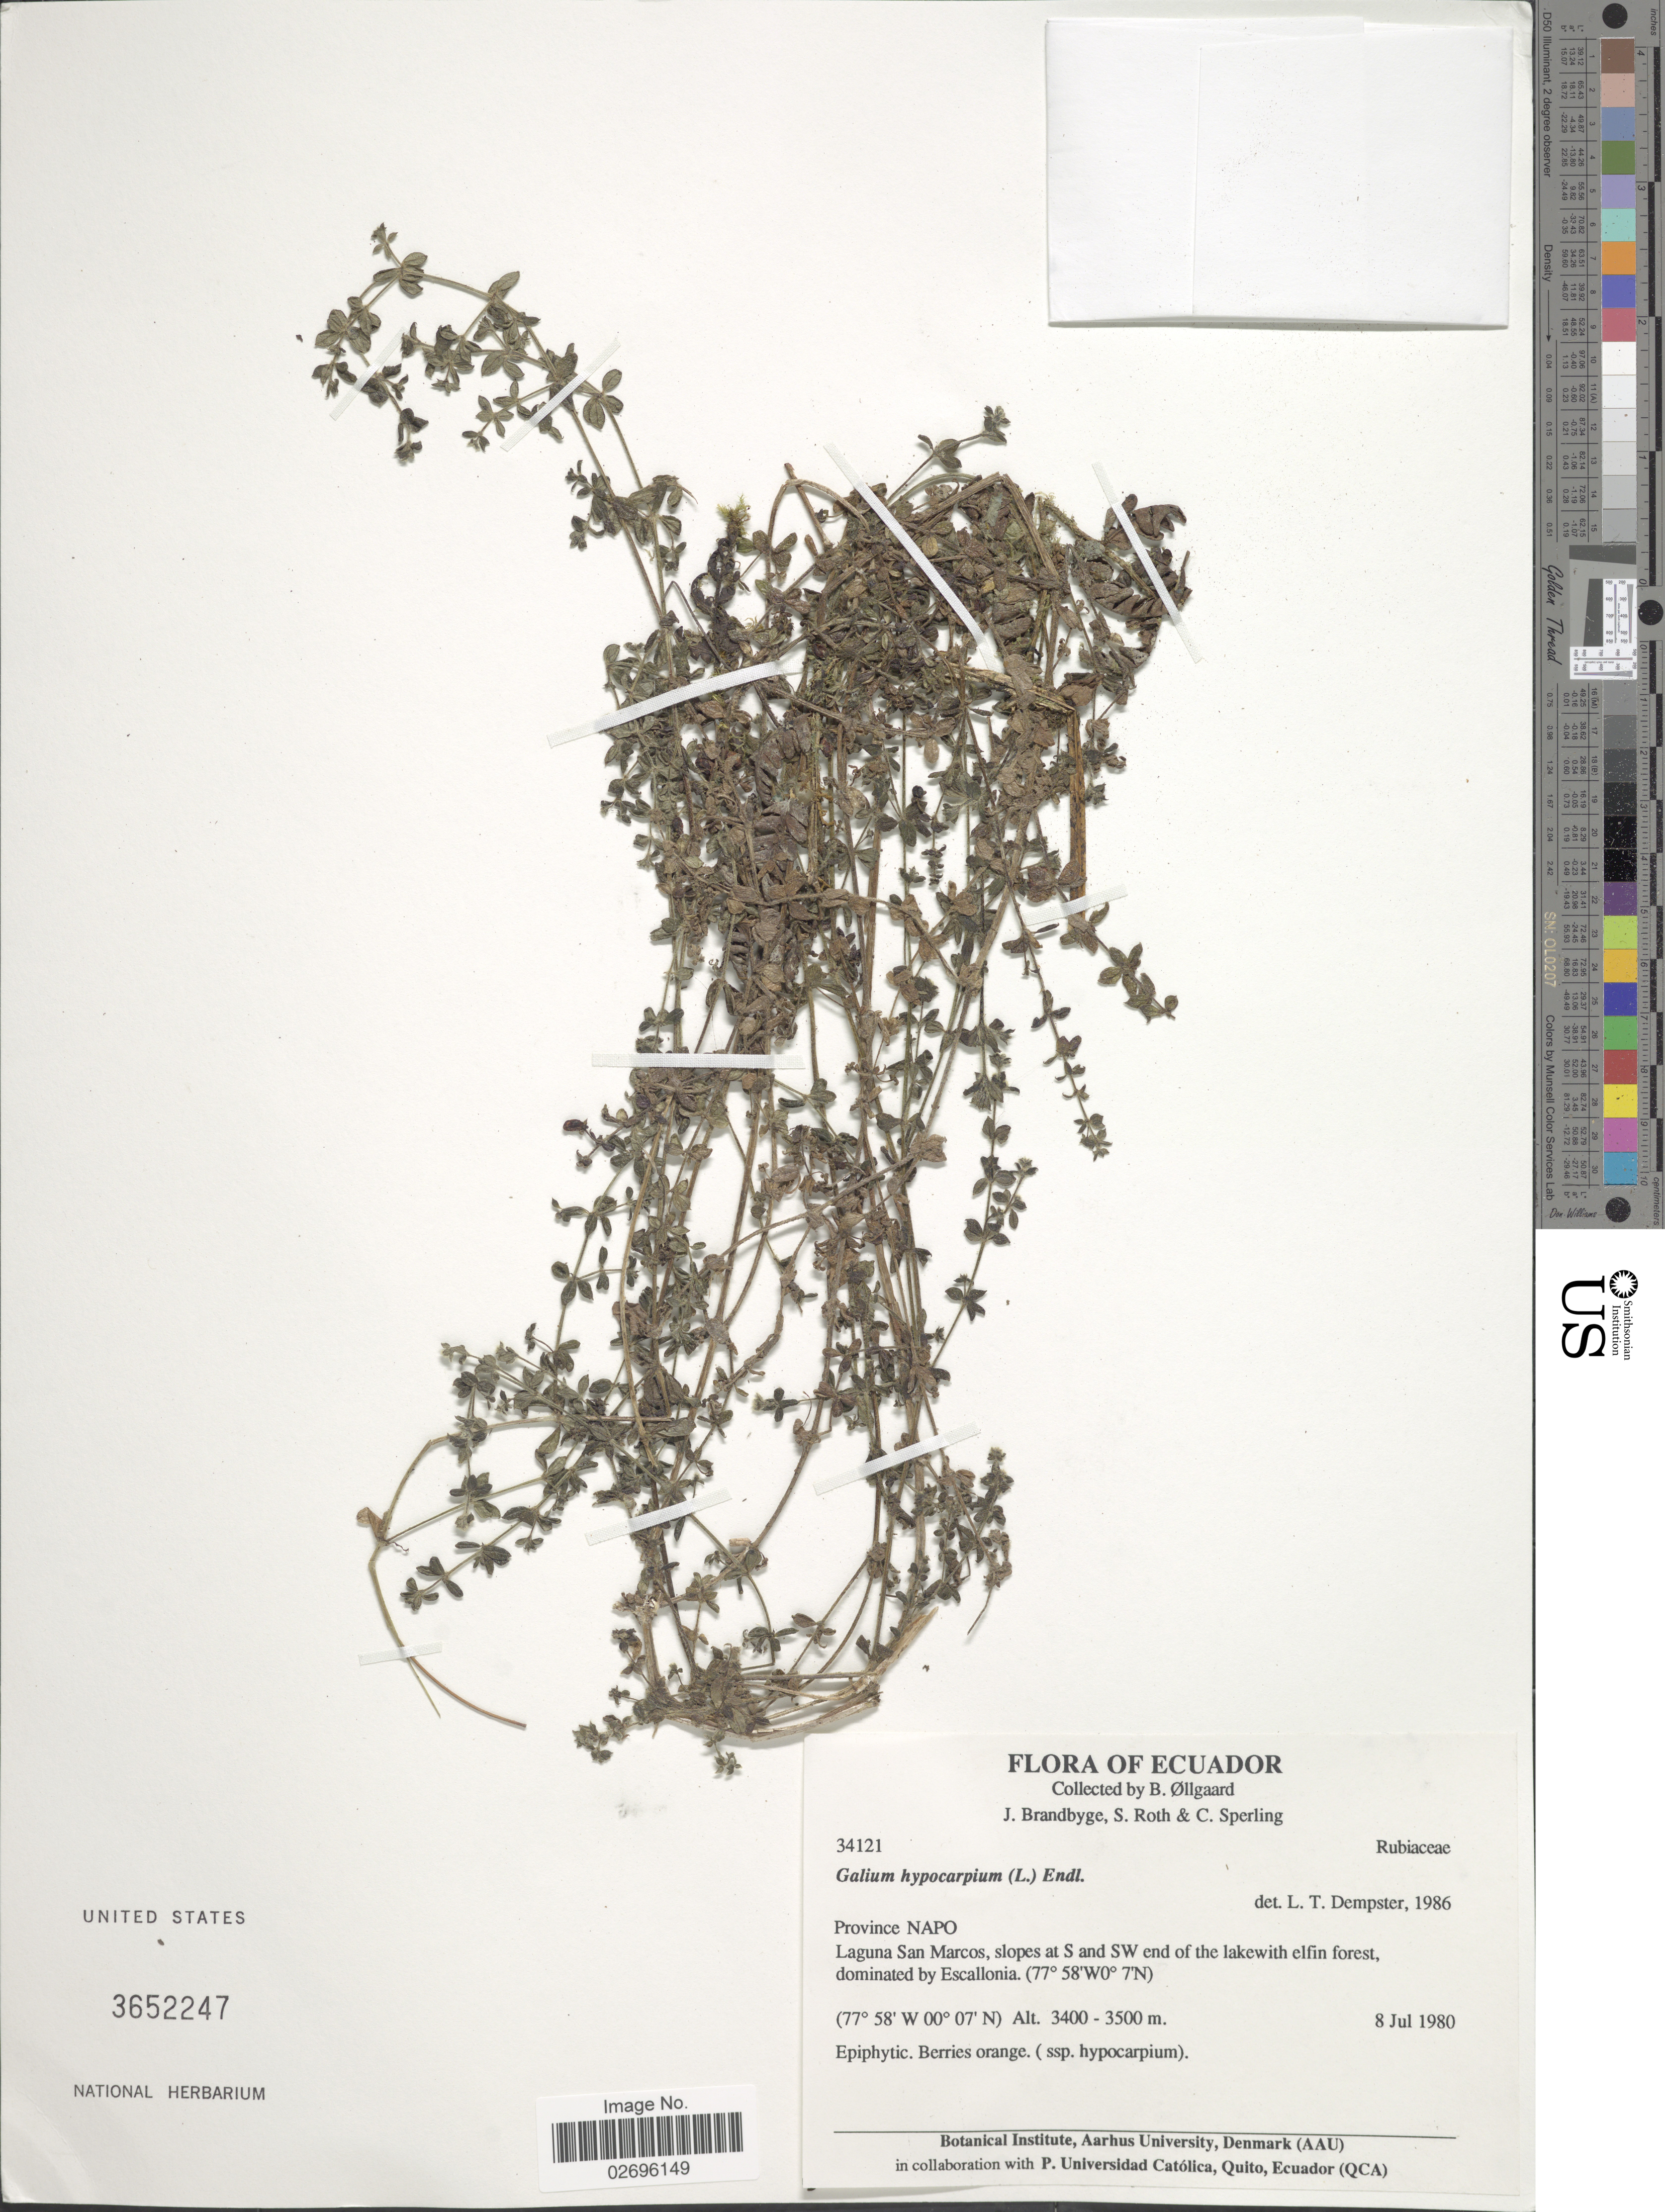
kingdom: Plantae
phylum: Tracheophyta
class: Magnoliopsida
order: Gentianales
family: Rubiaceae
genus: Galium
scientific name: Galium hypocarpium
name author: (L.) Endl. ex Griseb.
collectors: B. Øllgaard, J. Brandbyge, S. Roth & C. Sperling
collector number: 34121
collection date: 1980-07-08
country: Ecuador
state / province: Napo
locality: Laguna San Marcos, slopes at S and SW end of the lakewith elfin forest.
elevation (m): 3400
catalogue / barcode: US 3652247